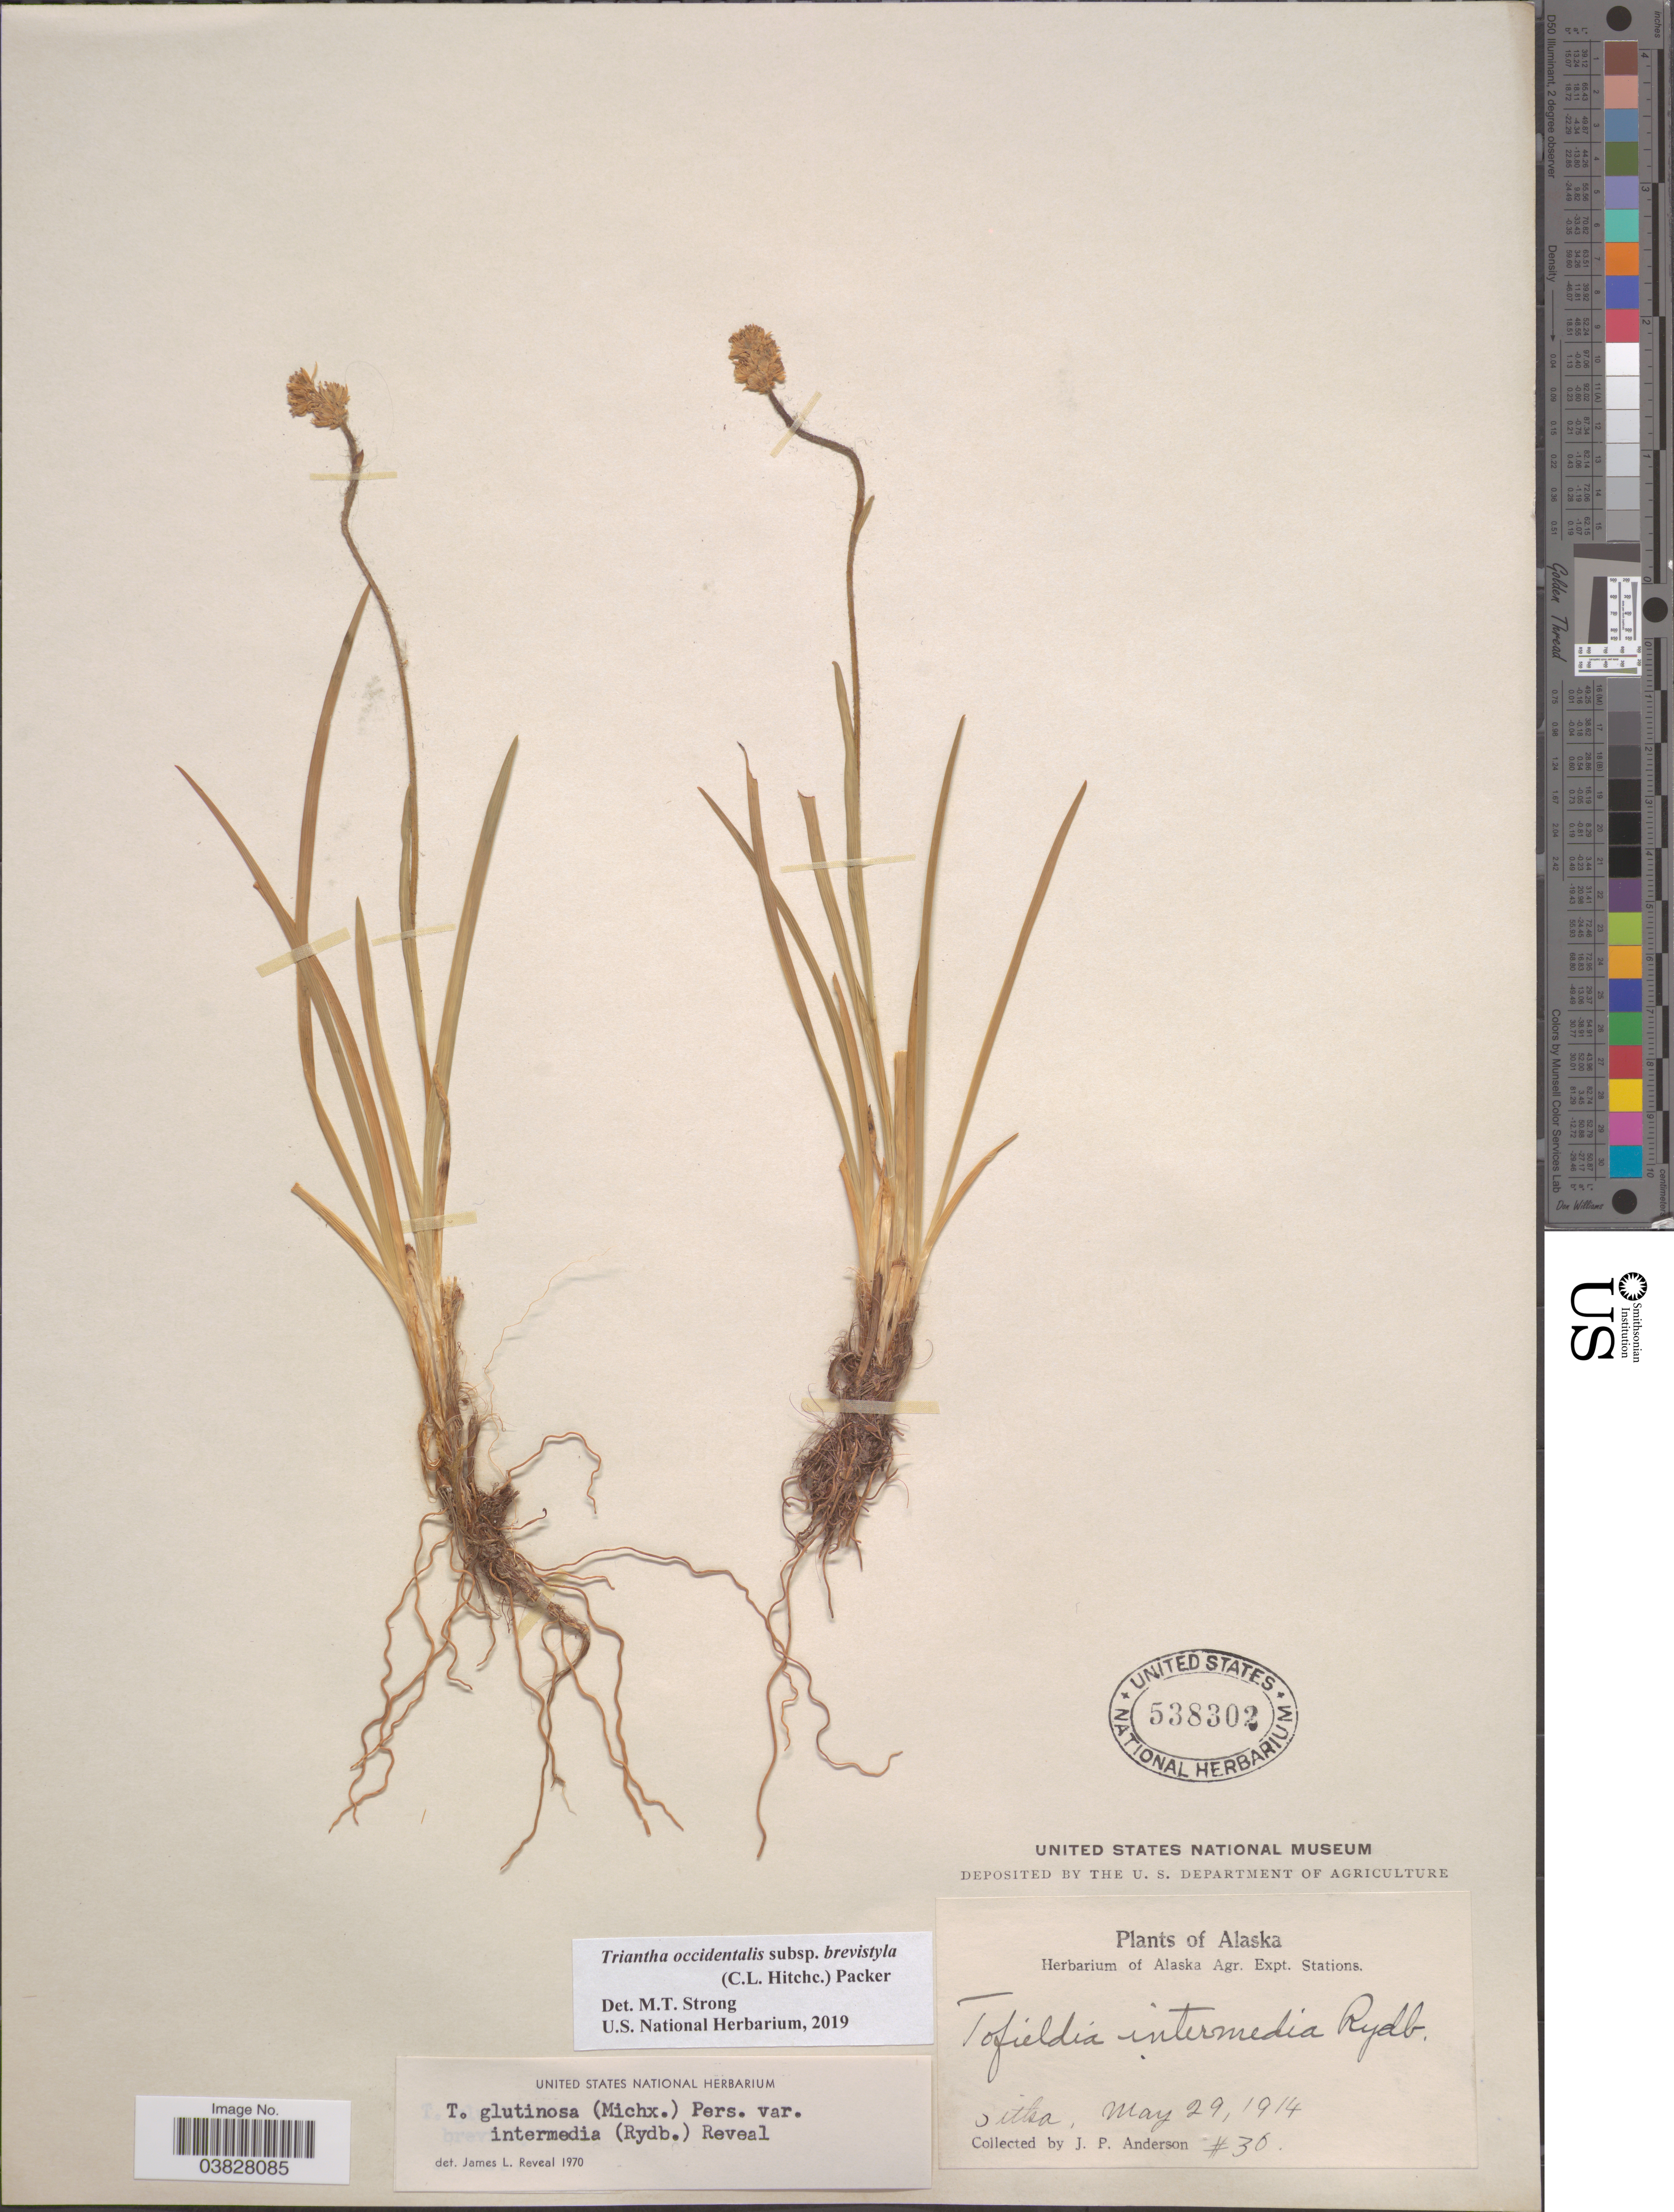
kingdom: Plantae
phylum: Tracheophyta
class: Liliopsida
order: Alismatales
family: Tofieldiaceae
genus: Triantha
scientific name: Triantha occidentalis subsp. brevistyla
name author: (C.L. Hitchc.) Packer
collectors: J. P. Anderson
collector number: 30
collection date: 1914-05-29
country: United States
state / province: Alaska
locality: Sitka.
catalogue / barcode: US 538302